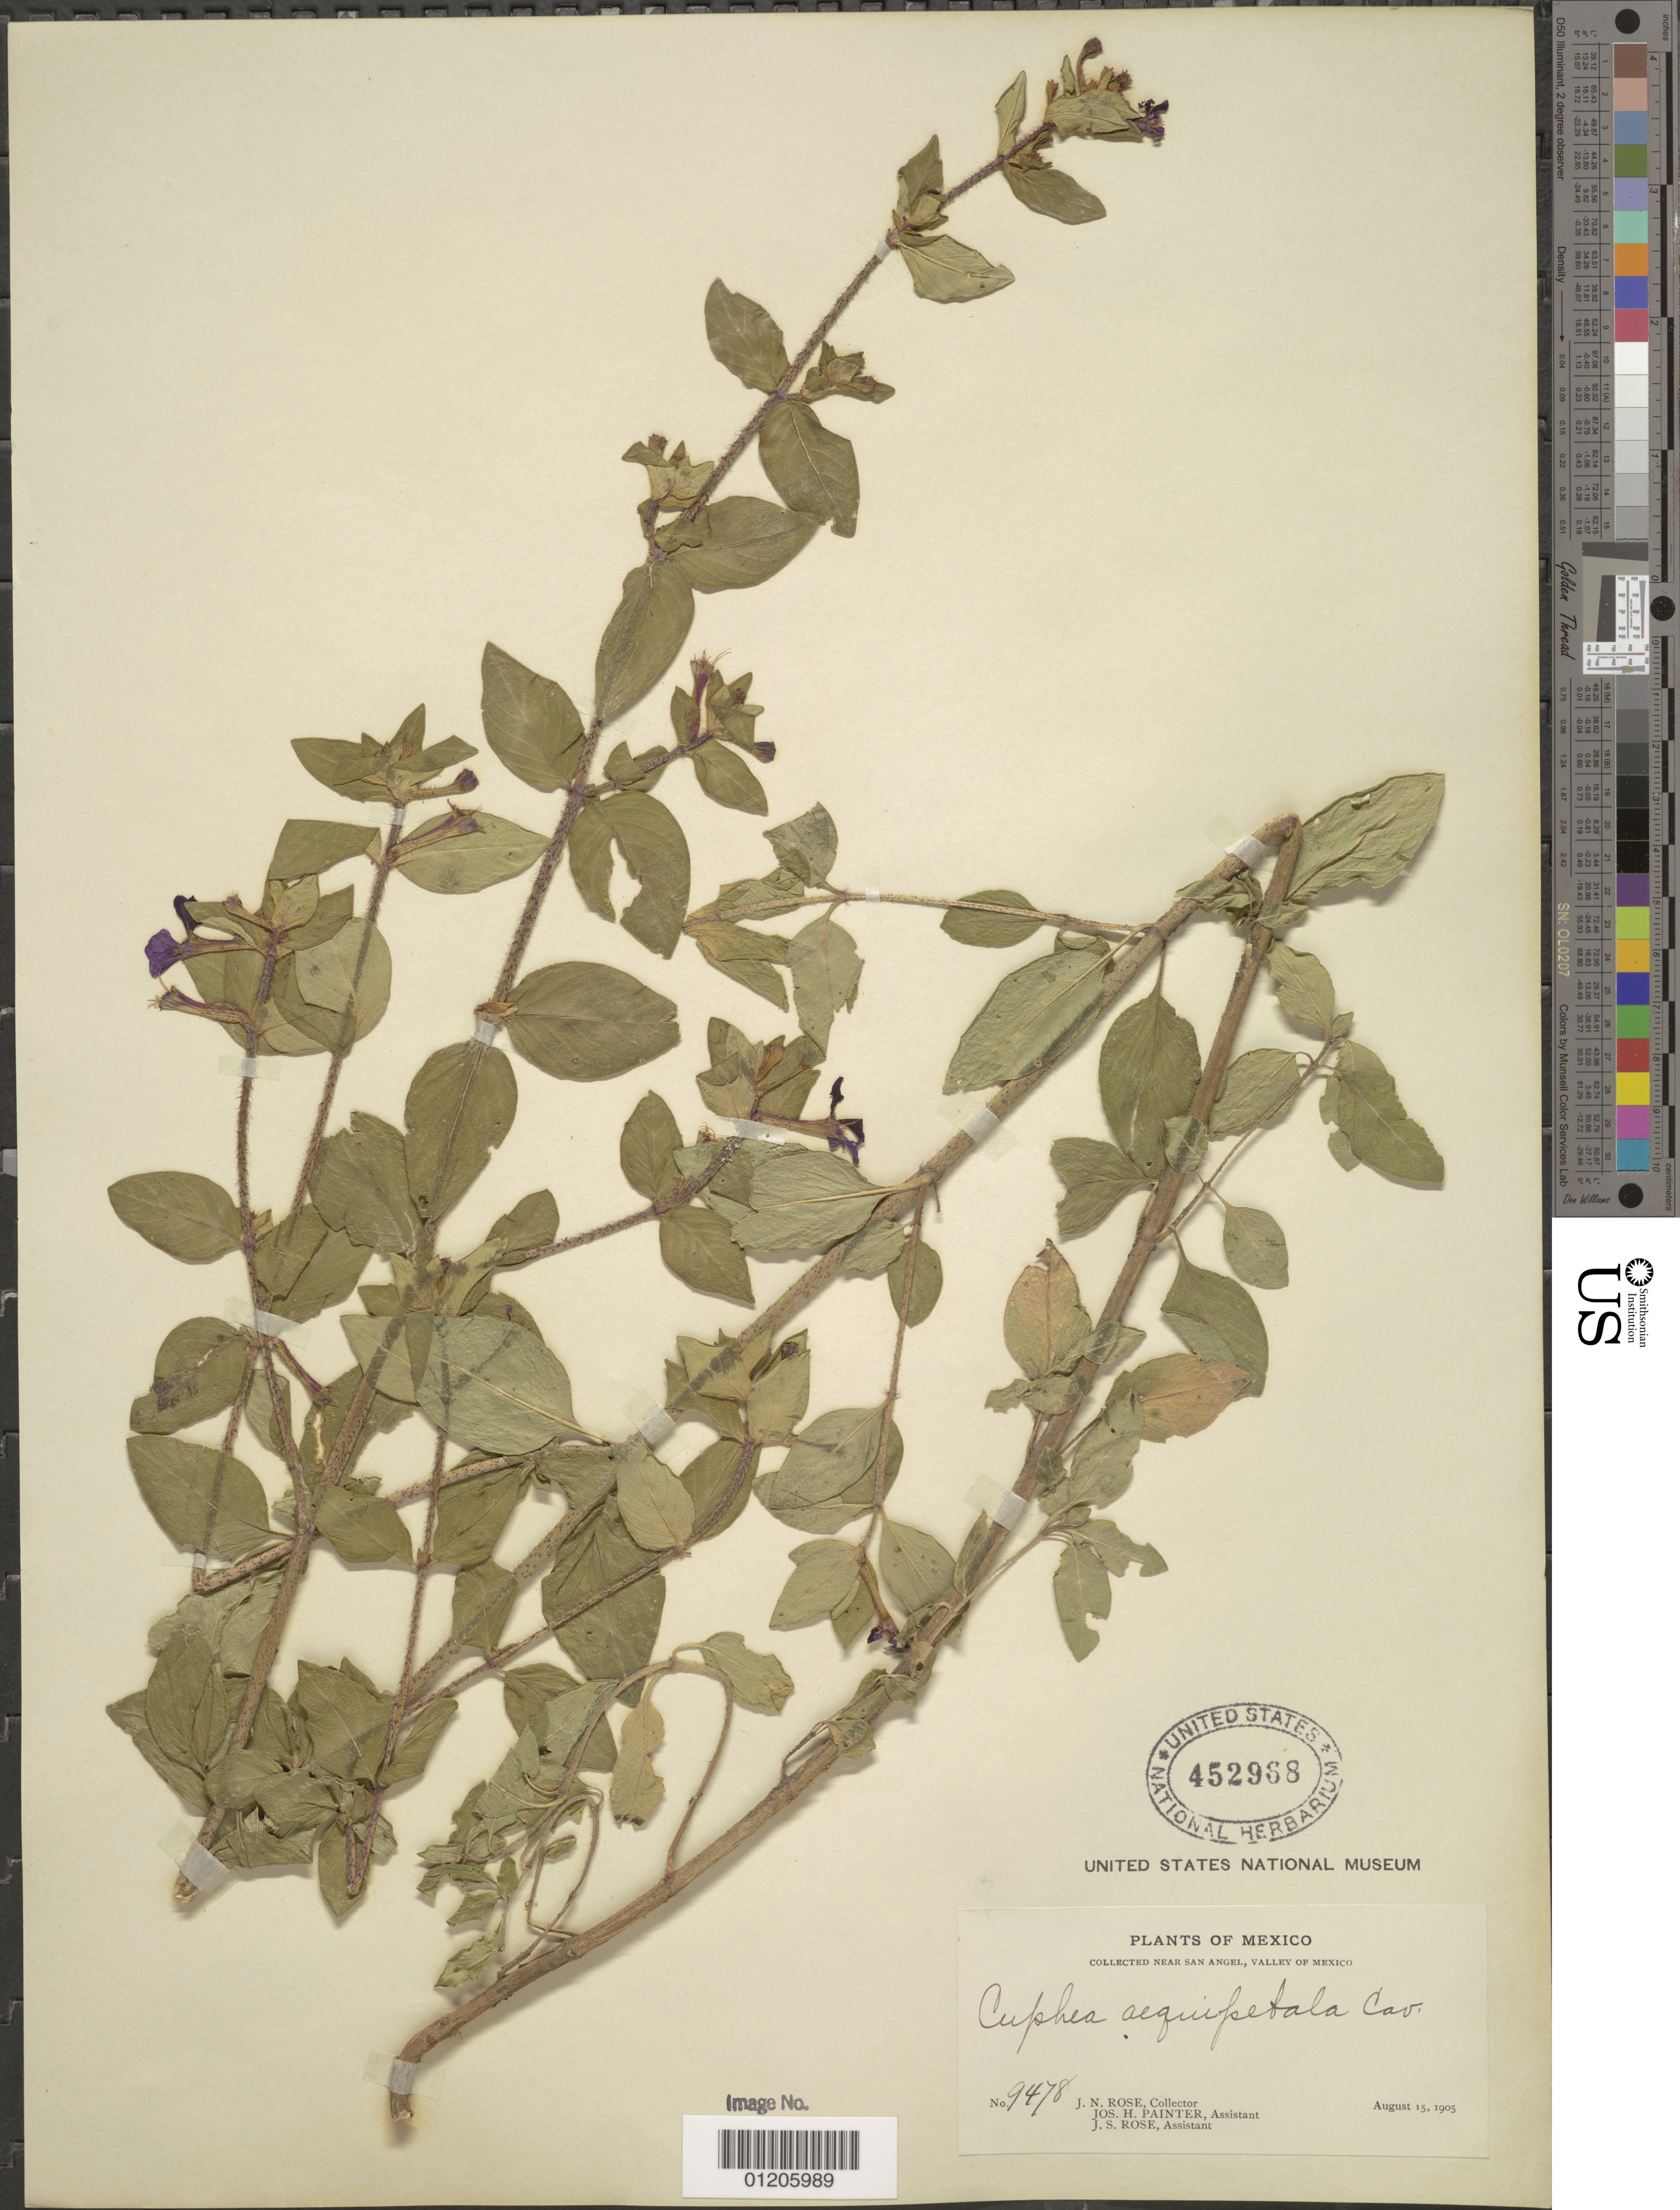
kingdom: Plantae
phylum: Tracheophyta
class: Magnoliopsida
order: Myrtales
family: Lythraceae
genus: Cuphea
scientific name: Cuphea aequipetala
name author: Cav.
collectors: J. N. Rose, J. H. Painter & J. S. Rose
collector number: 9478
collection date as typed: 15 Aug 1905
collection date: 1905-08-15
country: Mexico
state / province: Distrito Federal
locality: Near San Angel, Valley of México.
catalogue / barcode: US 452968